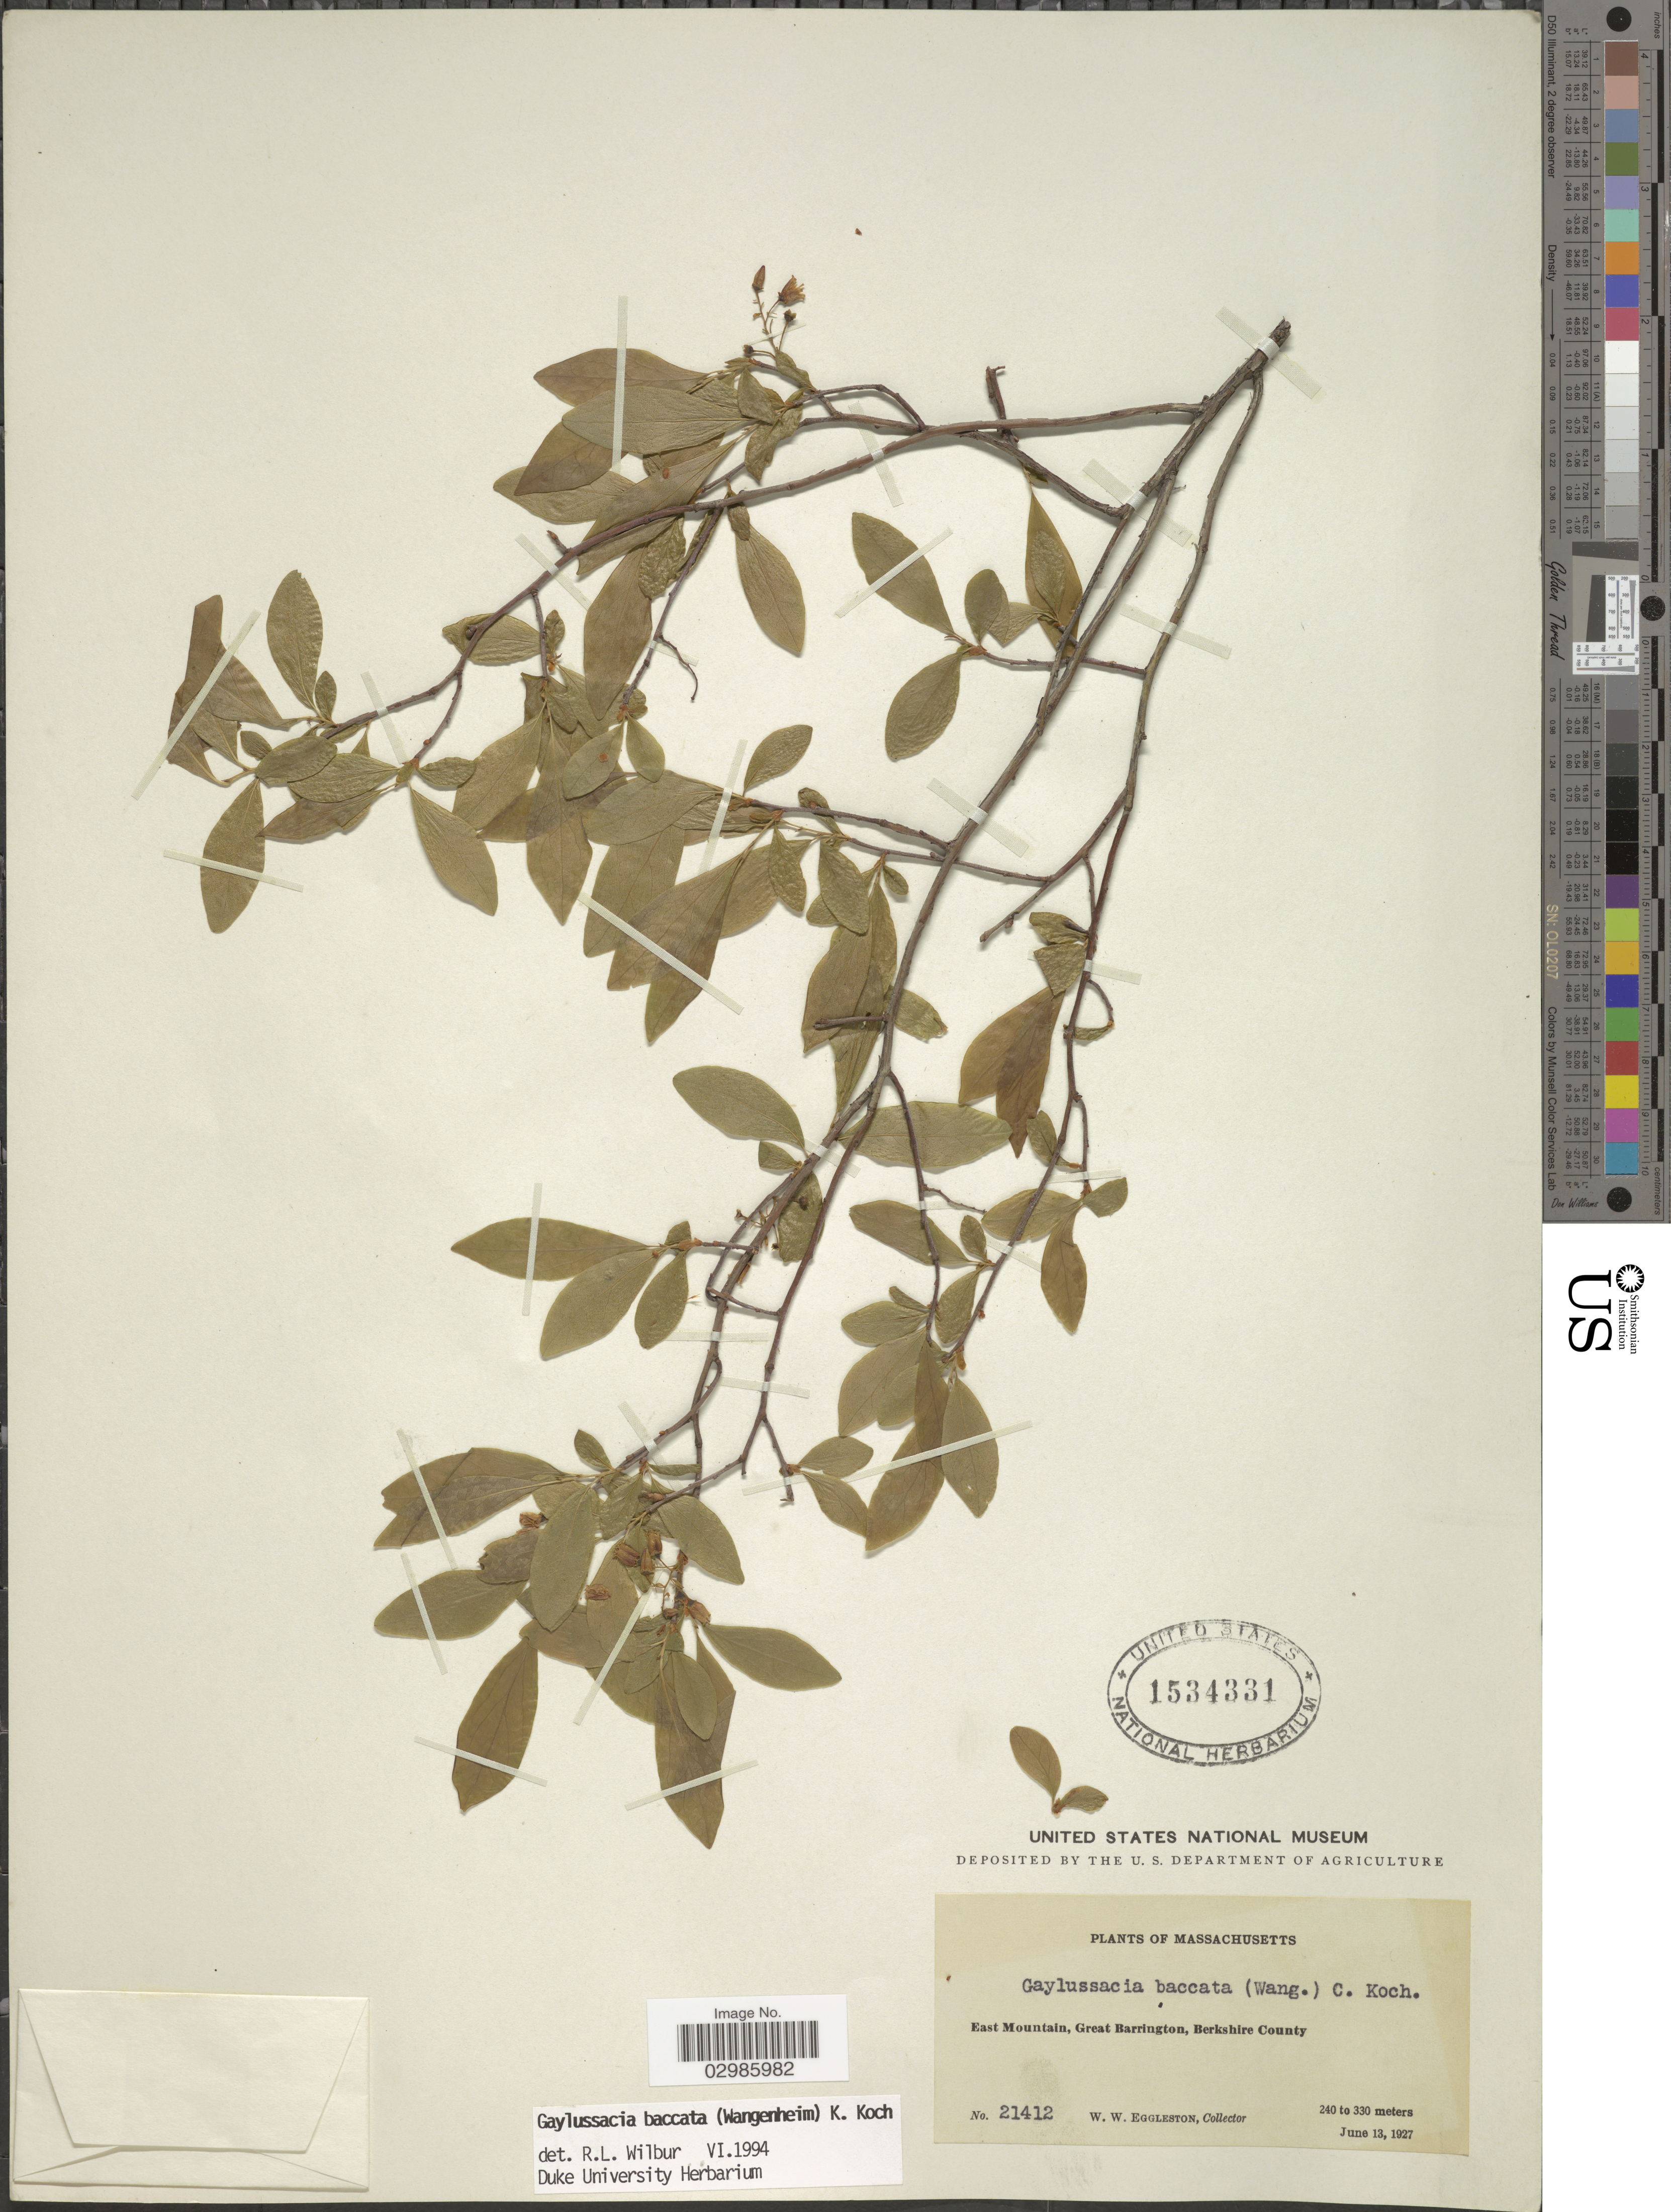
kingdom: Plantae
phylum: Tracheophyta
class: Magnoliopsida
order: Ericales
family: Ericaceae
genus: Gaylussacia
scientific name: Gaylussacia baccata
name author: (Wangenh.) K. Koch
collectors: W. W. Eggleston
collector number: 21412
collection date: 1927-06-13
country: United States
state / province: Massachusetts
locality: East Mountain, Great Barrington, Berkshire County.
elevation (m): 240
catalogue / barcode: US 1534331